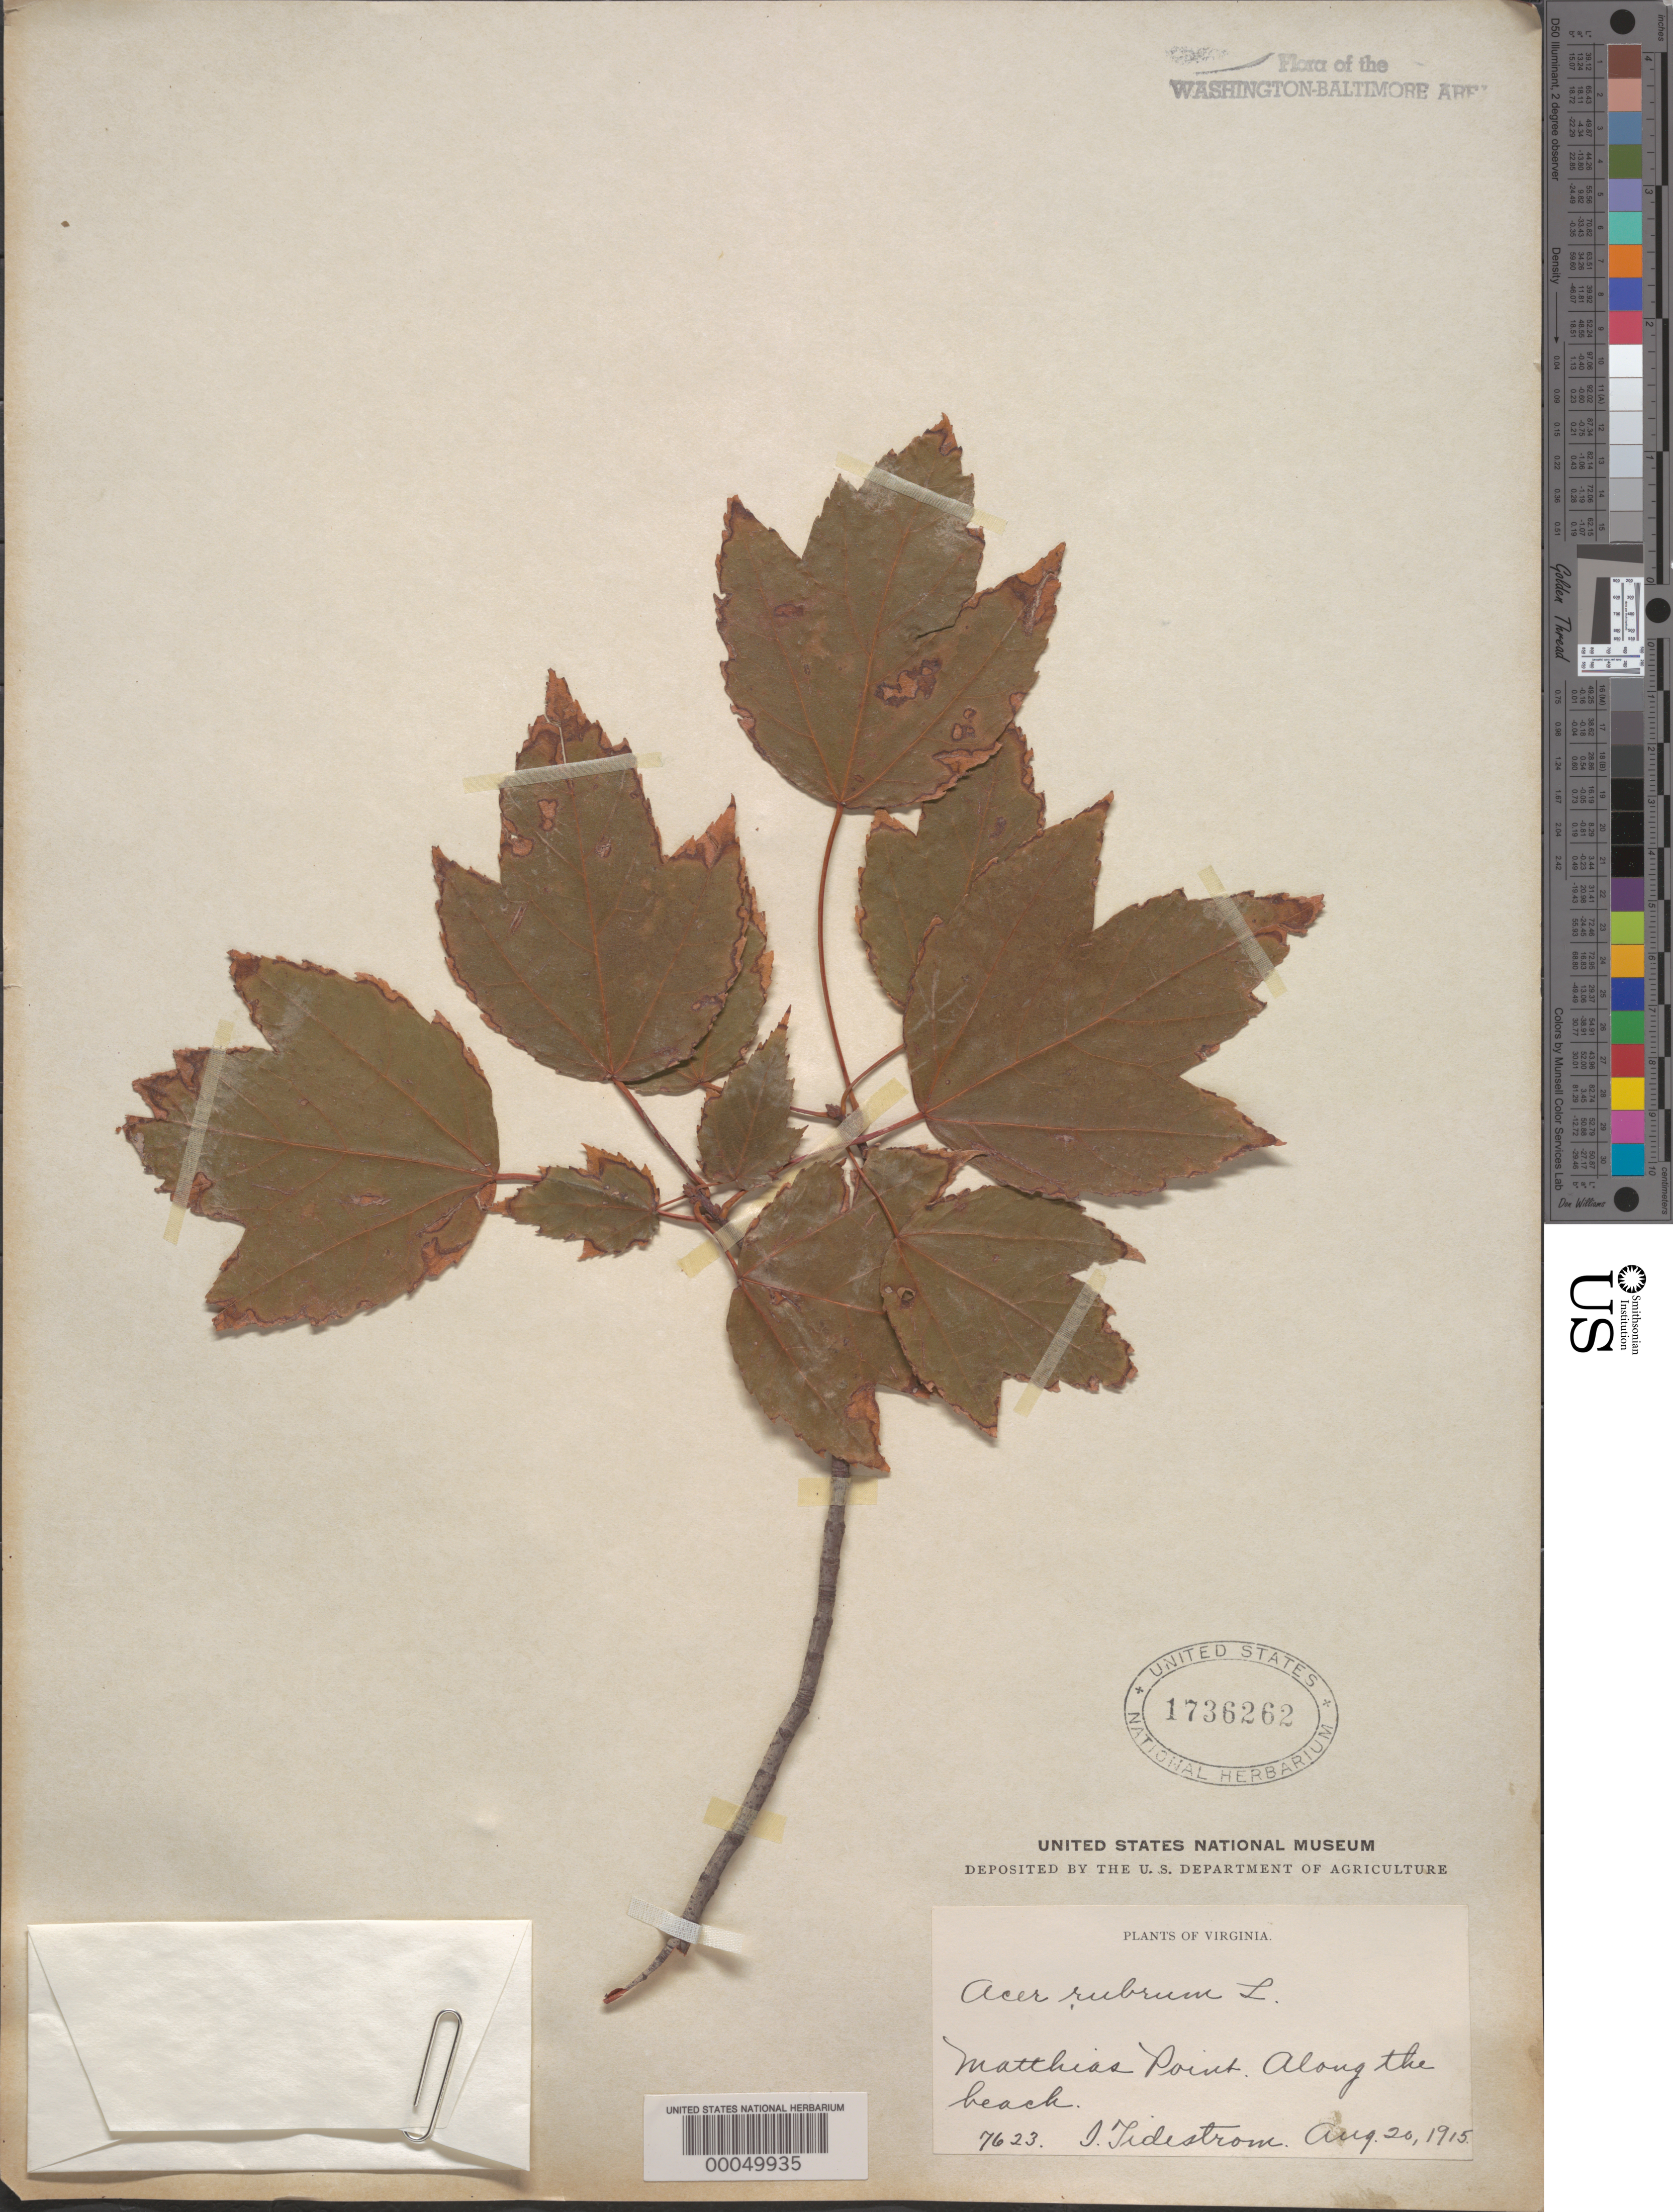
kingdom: Plantae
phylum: Tracheophyta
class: Magnoliopsida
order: Sapindales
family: Sapindaceae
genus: Acer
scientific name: Acer rubrum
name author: L.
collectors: I. F. Tidestrom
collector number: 7623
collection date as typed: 20 Aug 1915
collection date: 1915-08-20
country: United States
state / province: Virginia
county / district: King George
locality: Mathias Point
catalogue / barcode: US 1736262